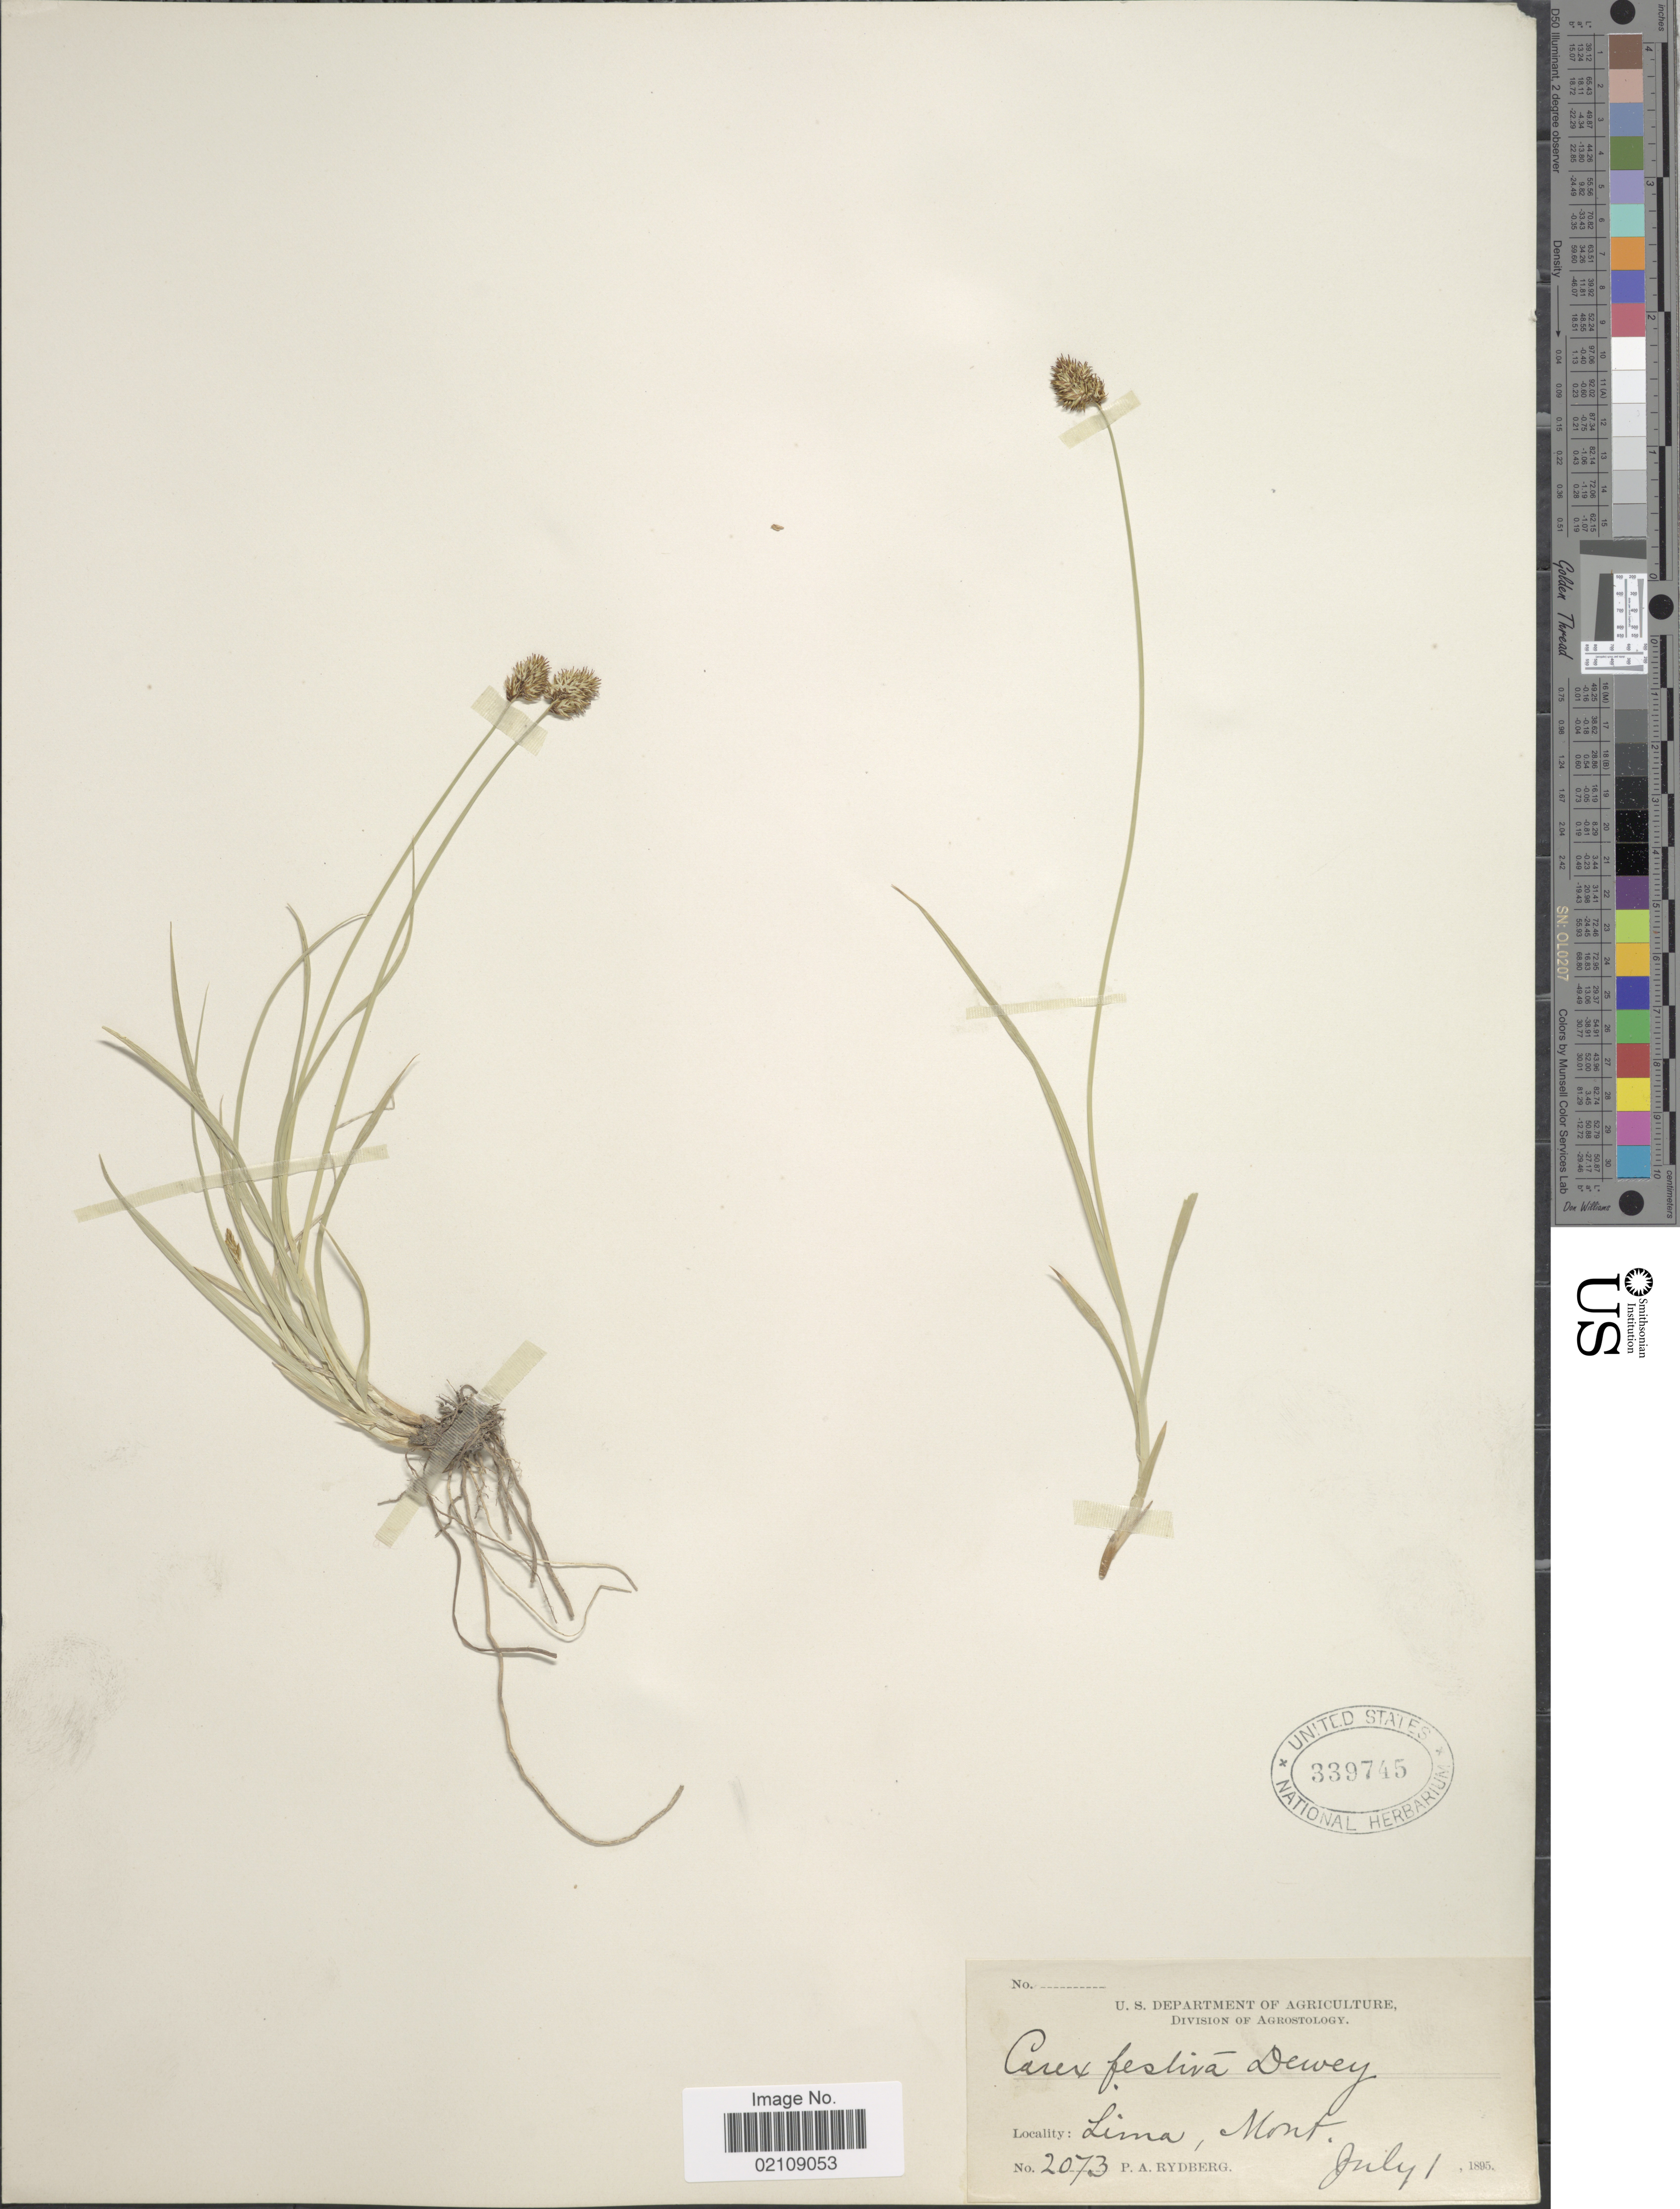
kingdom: Plantae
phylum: Tracheophyta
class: Liliopsida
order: Poales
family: Cyperaceae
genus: Carex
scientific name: Carex microptera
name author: Mack.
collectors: P. A. Rydberg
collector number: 2073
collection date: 1895-07-01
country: United States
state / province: Montana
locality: Lima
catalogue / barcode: US 339745